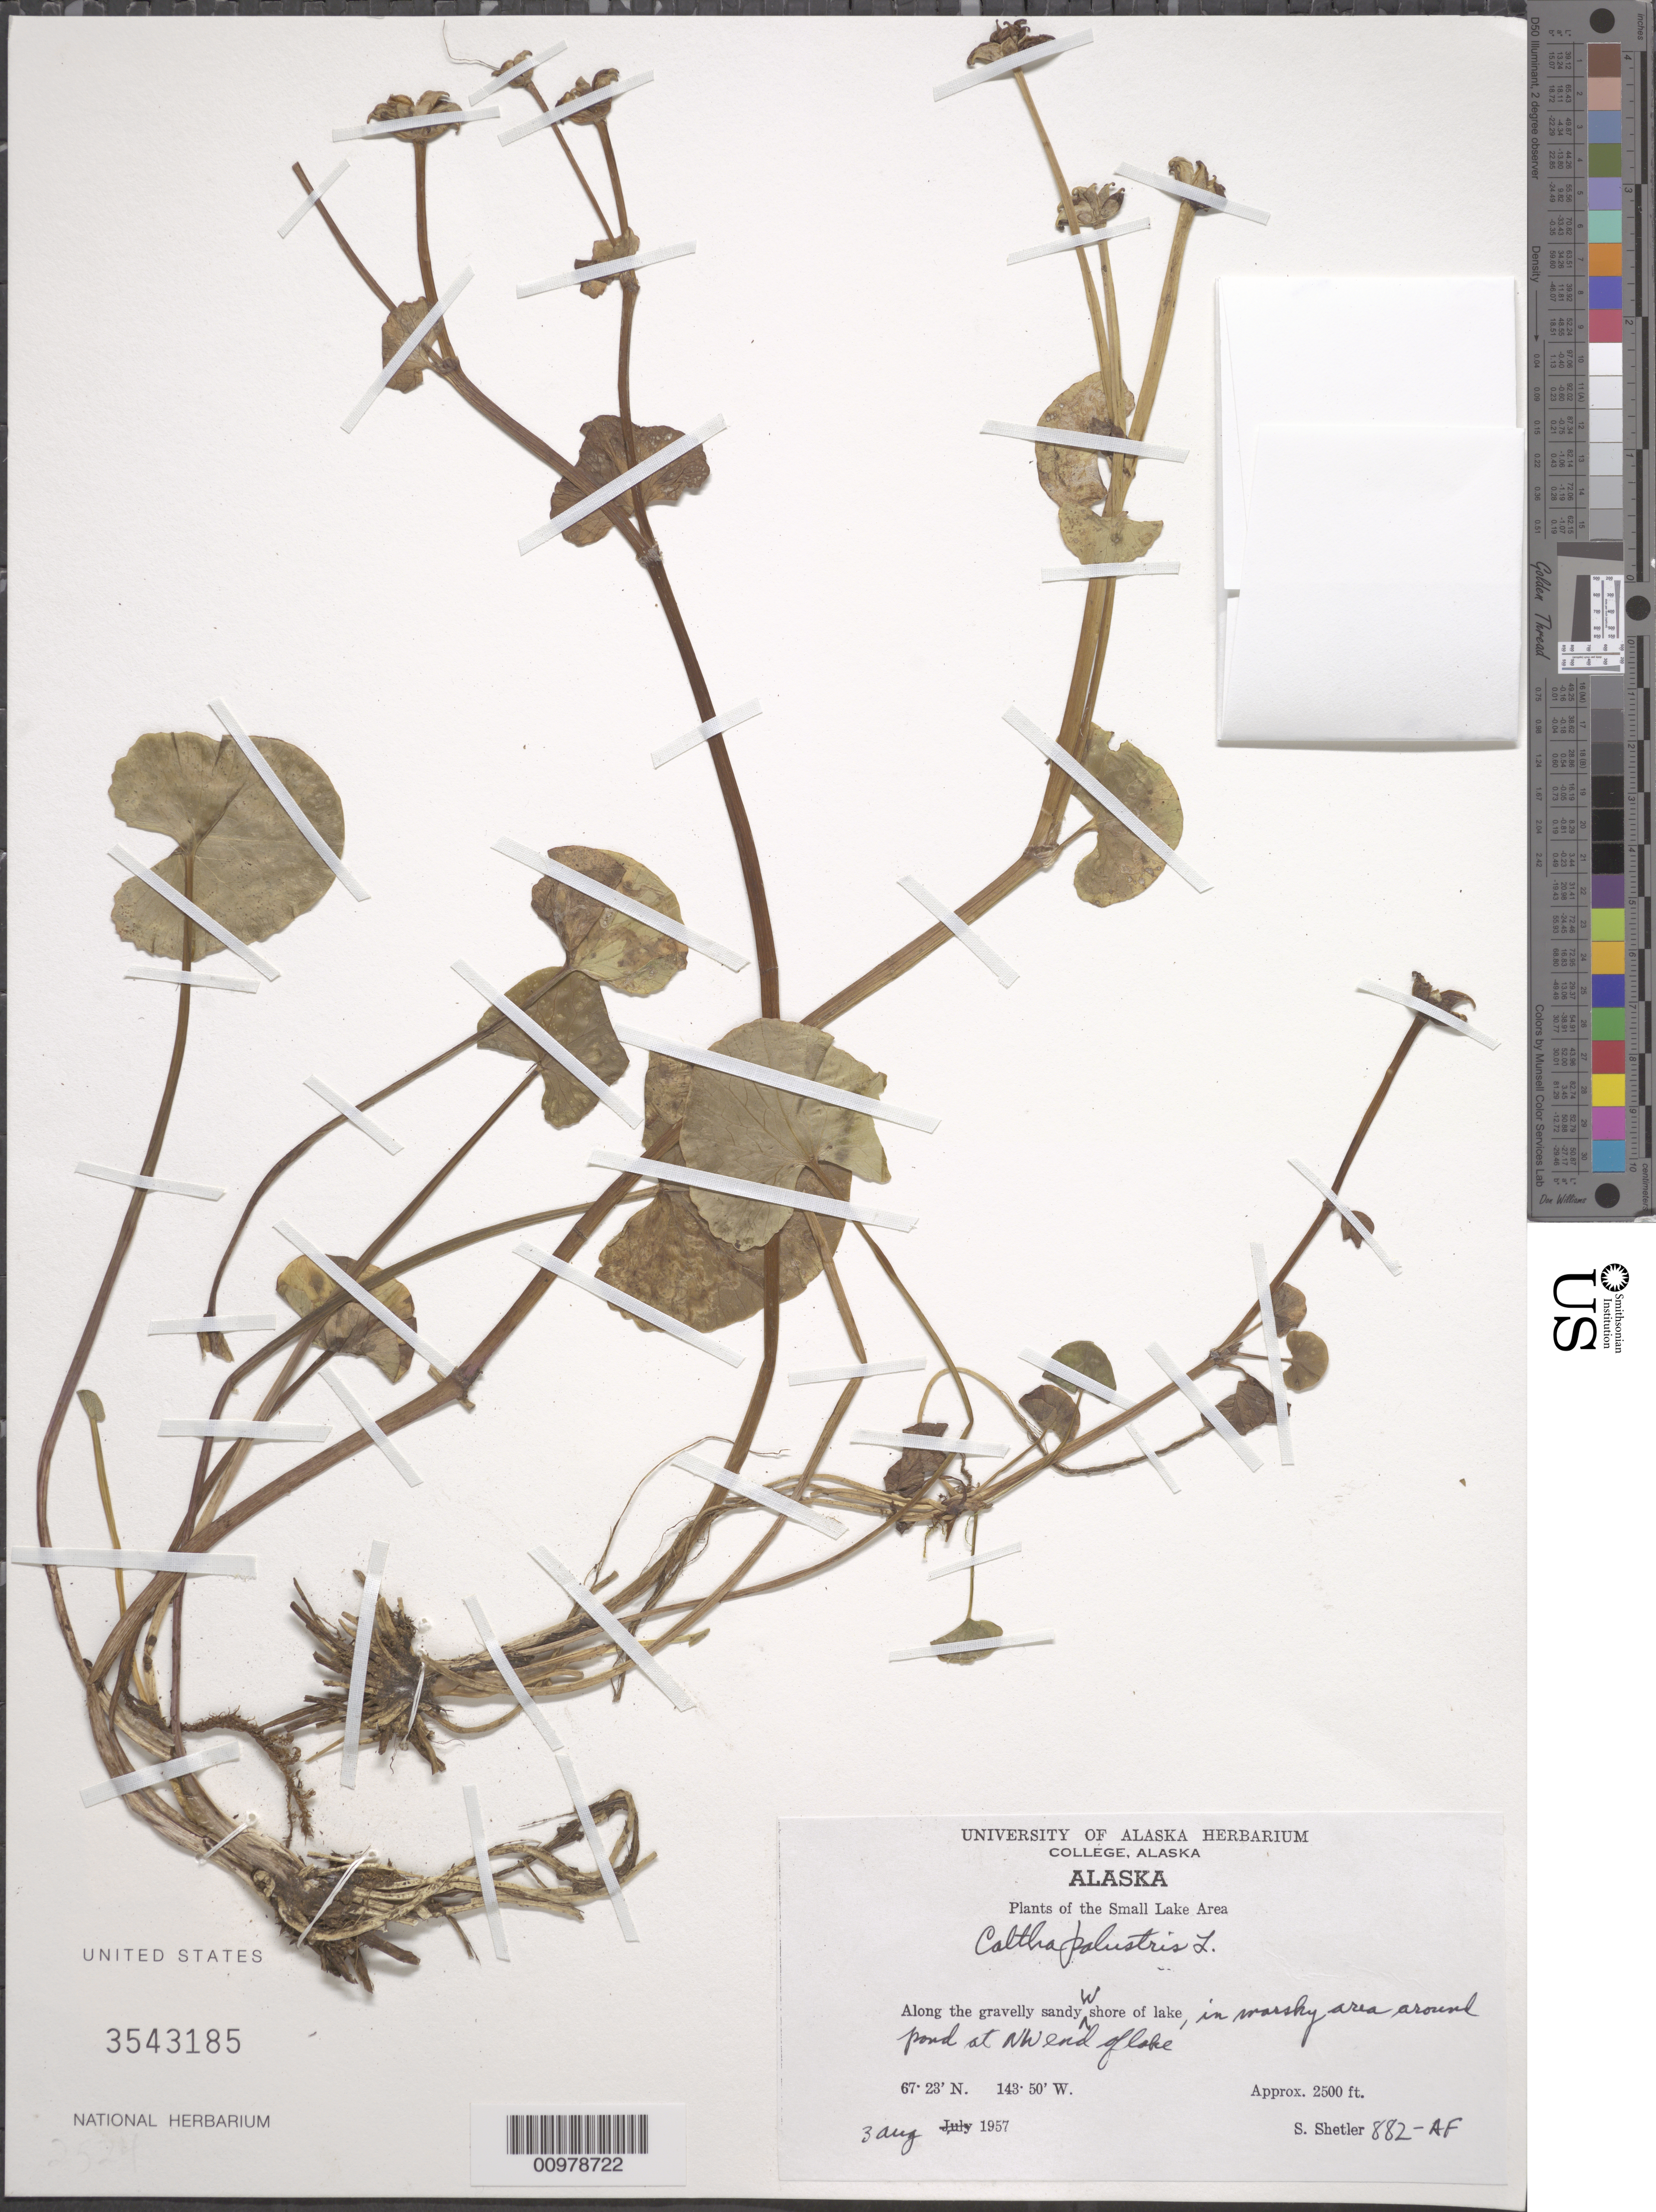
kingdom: Plantae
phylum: Tracheophyta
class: Magnoliopsida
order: Ranunculales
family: Ranunculaceae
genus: Caltha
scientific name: Caltha palustris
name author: L.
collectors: S. Shetler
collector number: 882-AF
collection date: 1957-08-03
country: United States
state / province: Alaska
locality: Small Lake Area. Along the gravelly sandy W shore of lake, in washy area around pond at NW end of lake.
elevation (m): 762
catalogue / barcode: US 3543185